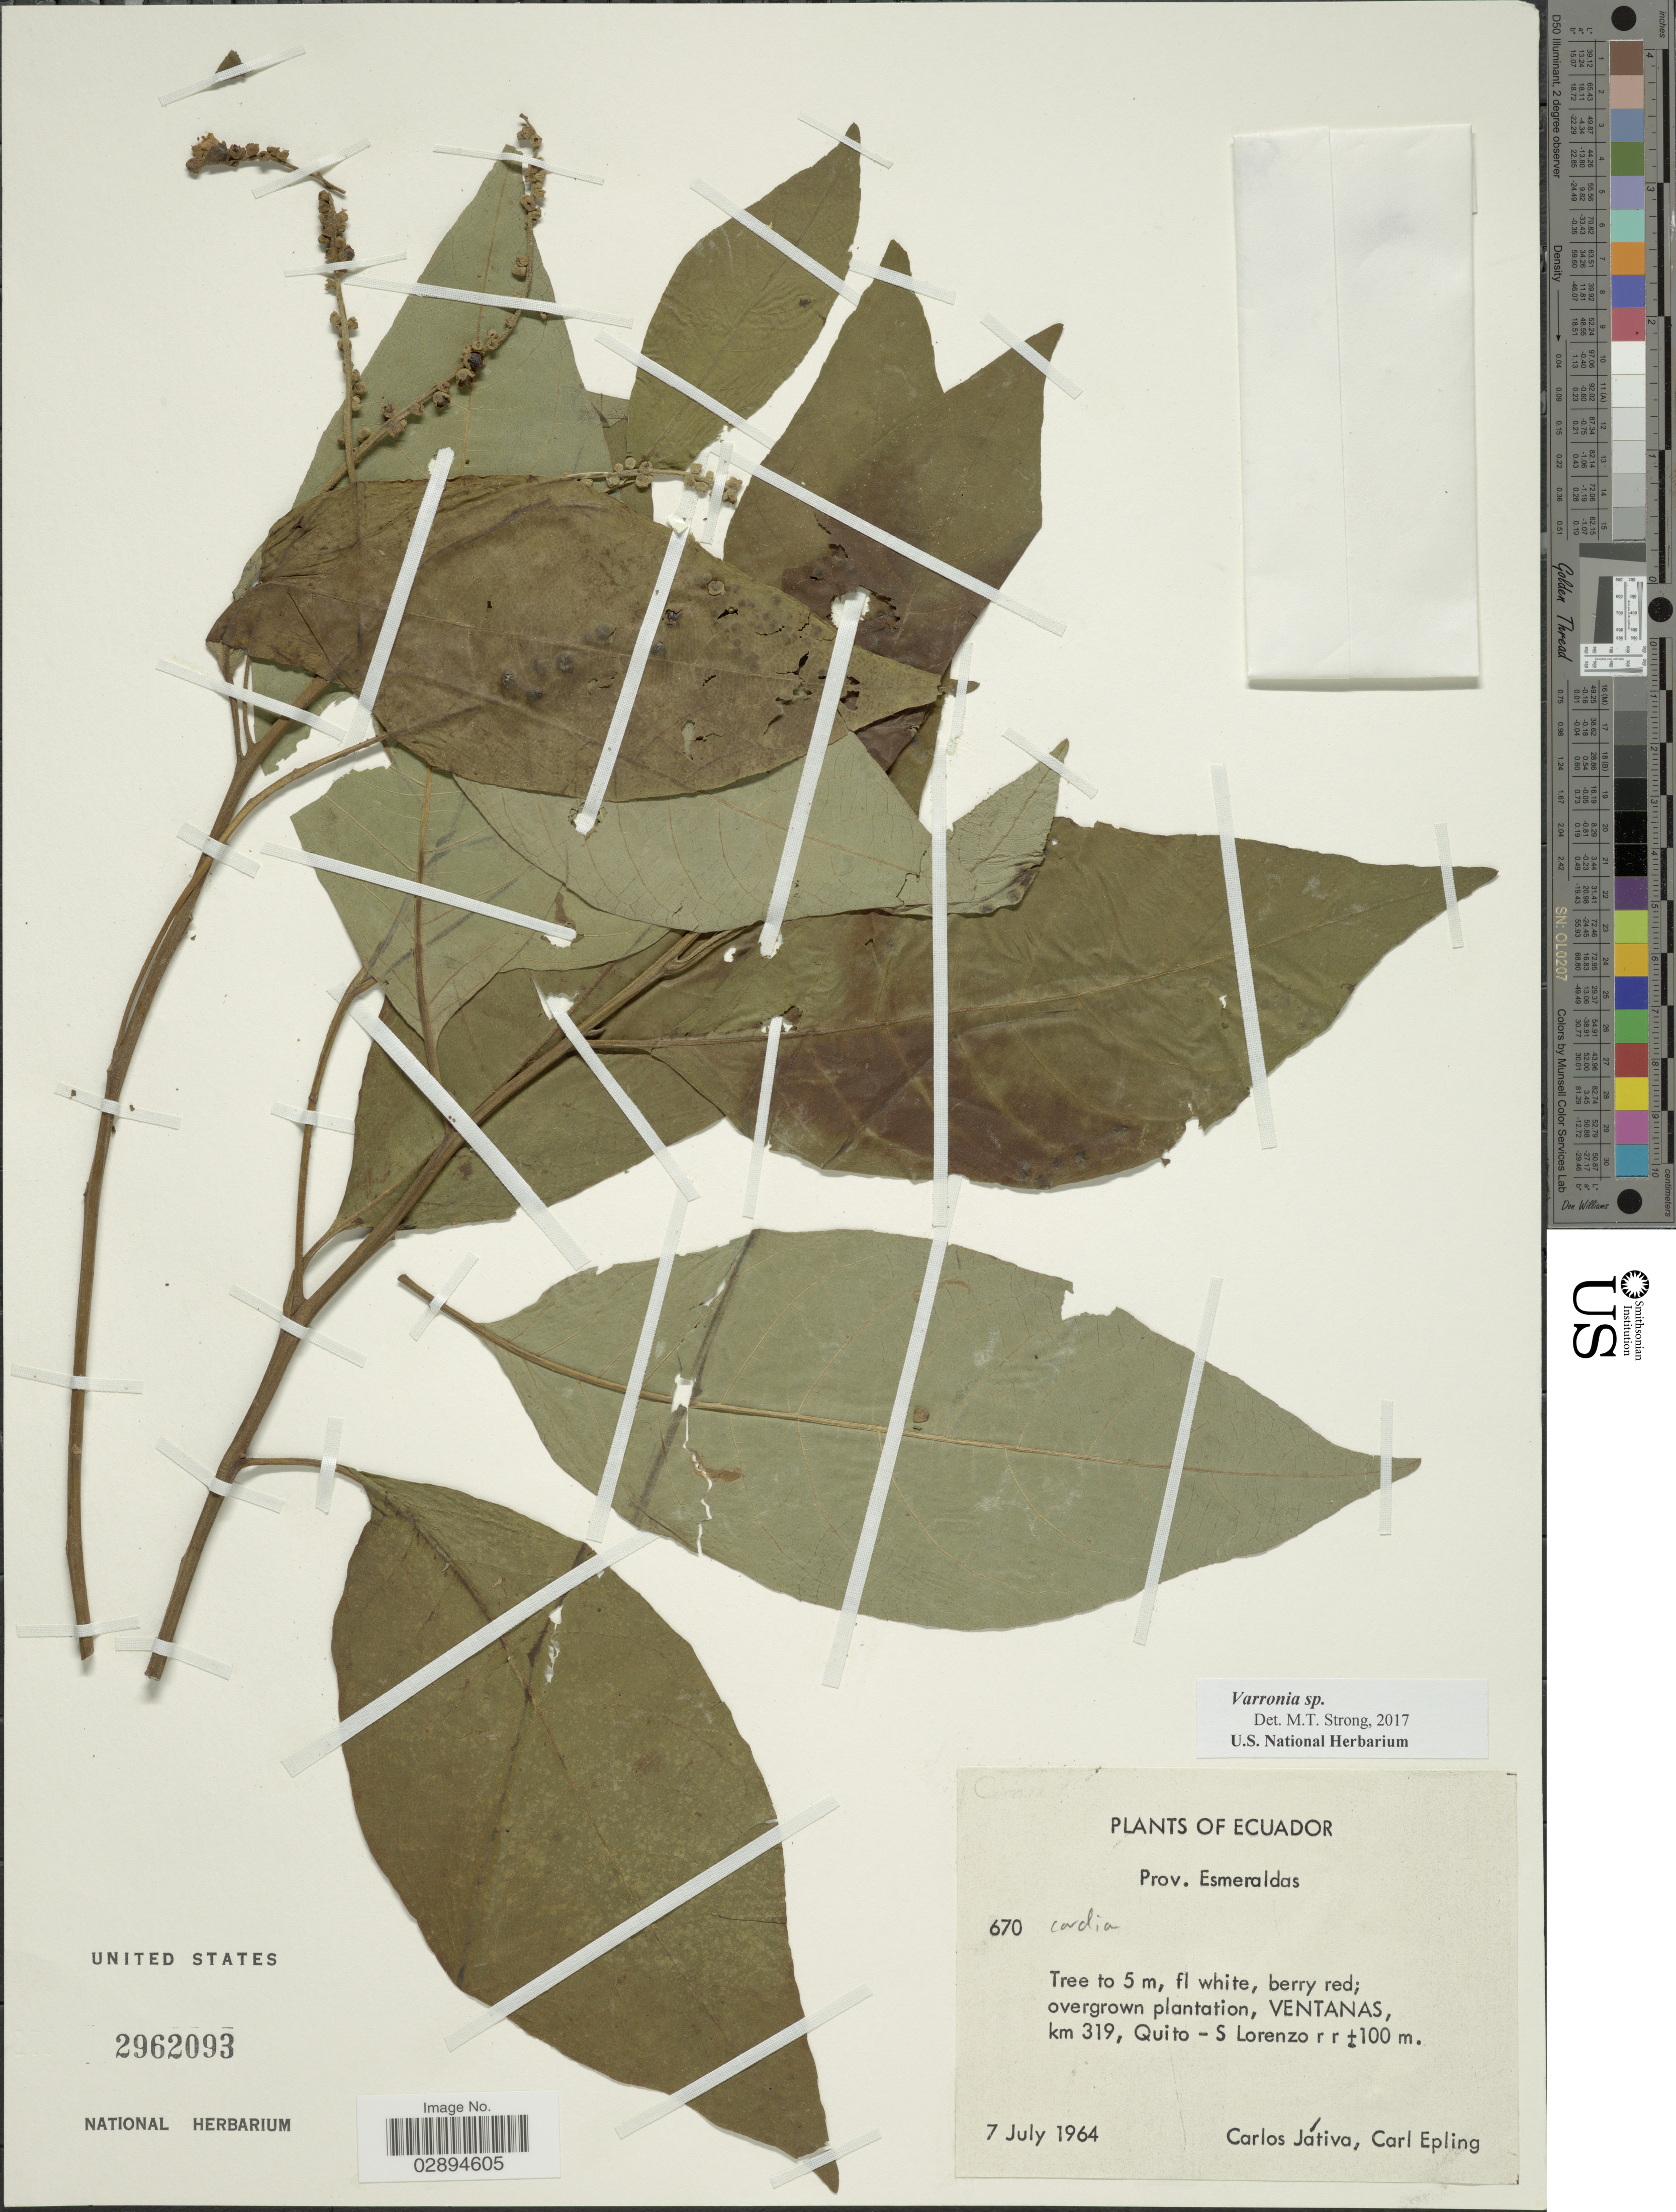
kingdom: Plantae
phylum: Tracheophyta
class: Magnoliopsida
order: Boraginales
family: Cordiaceae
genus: Varronia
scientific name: Varronia sp.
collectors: C. D. Játiva & C. C. Epling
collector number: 670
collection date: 1964-07-07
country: Ecuador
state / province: Esmeraldas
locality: Prov. Esmeraldas. Ventanas, km 319, Quito - S Lorenzo.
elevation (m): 100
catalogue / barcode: US 2962093